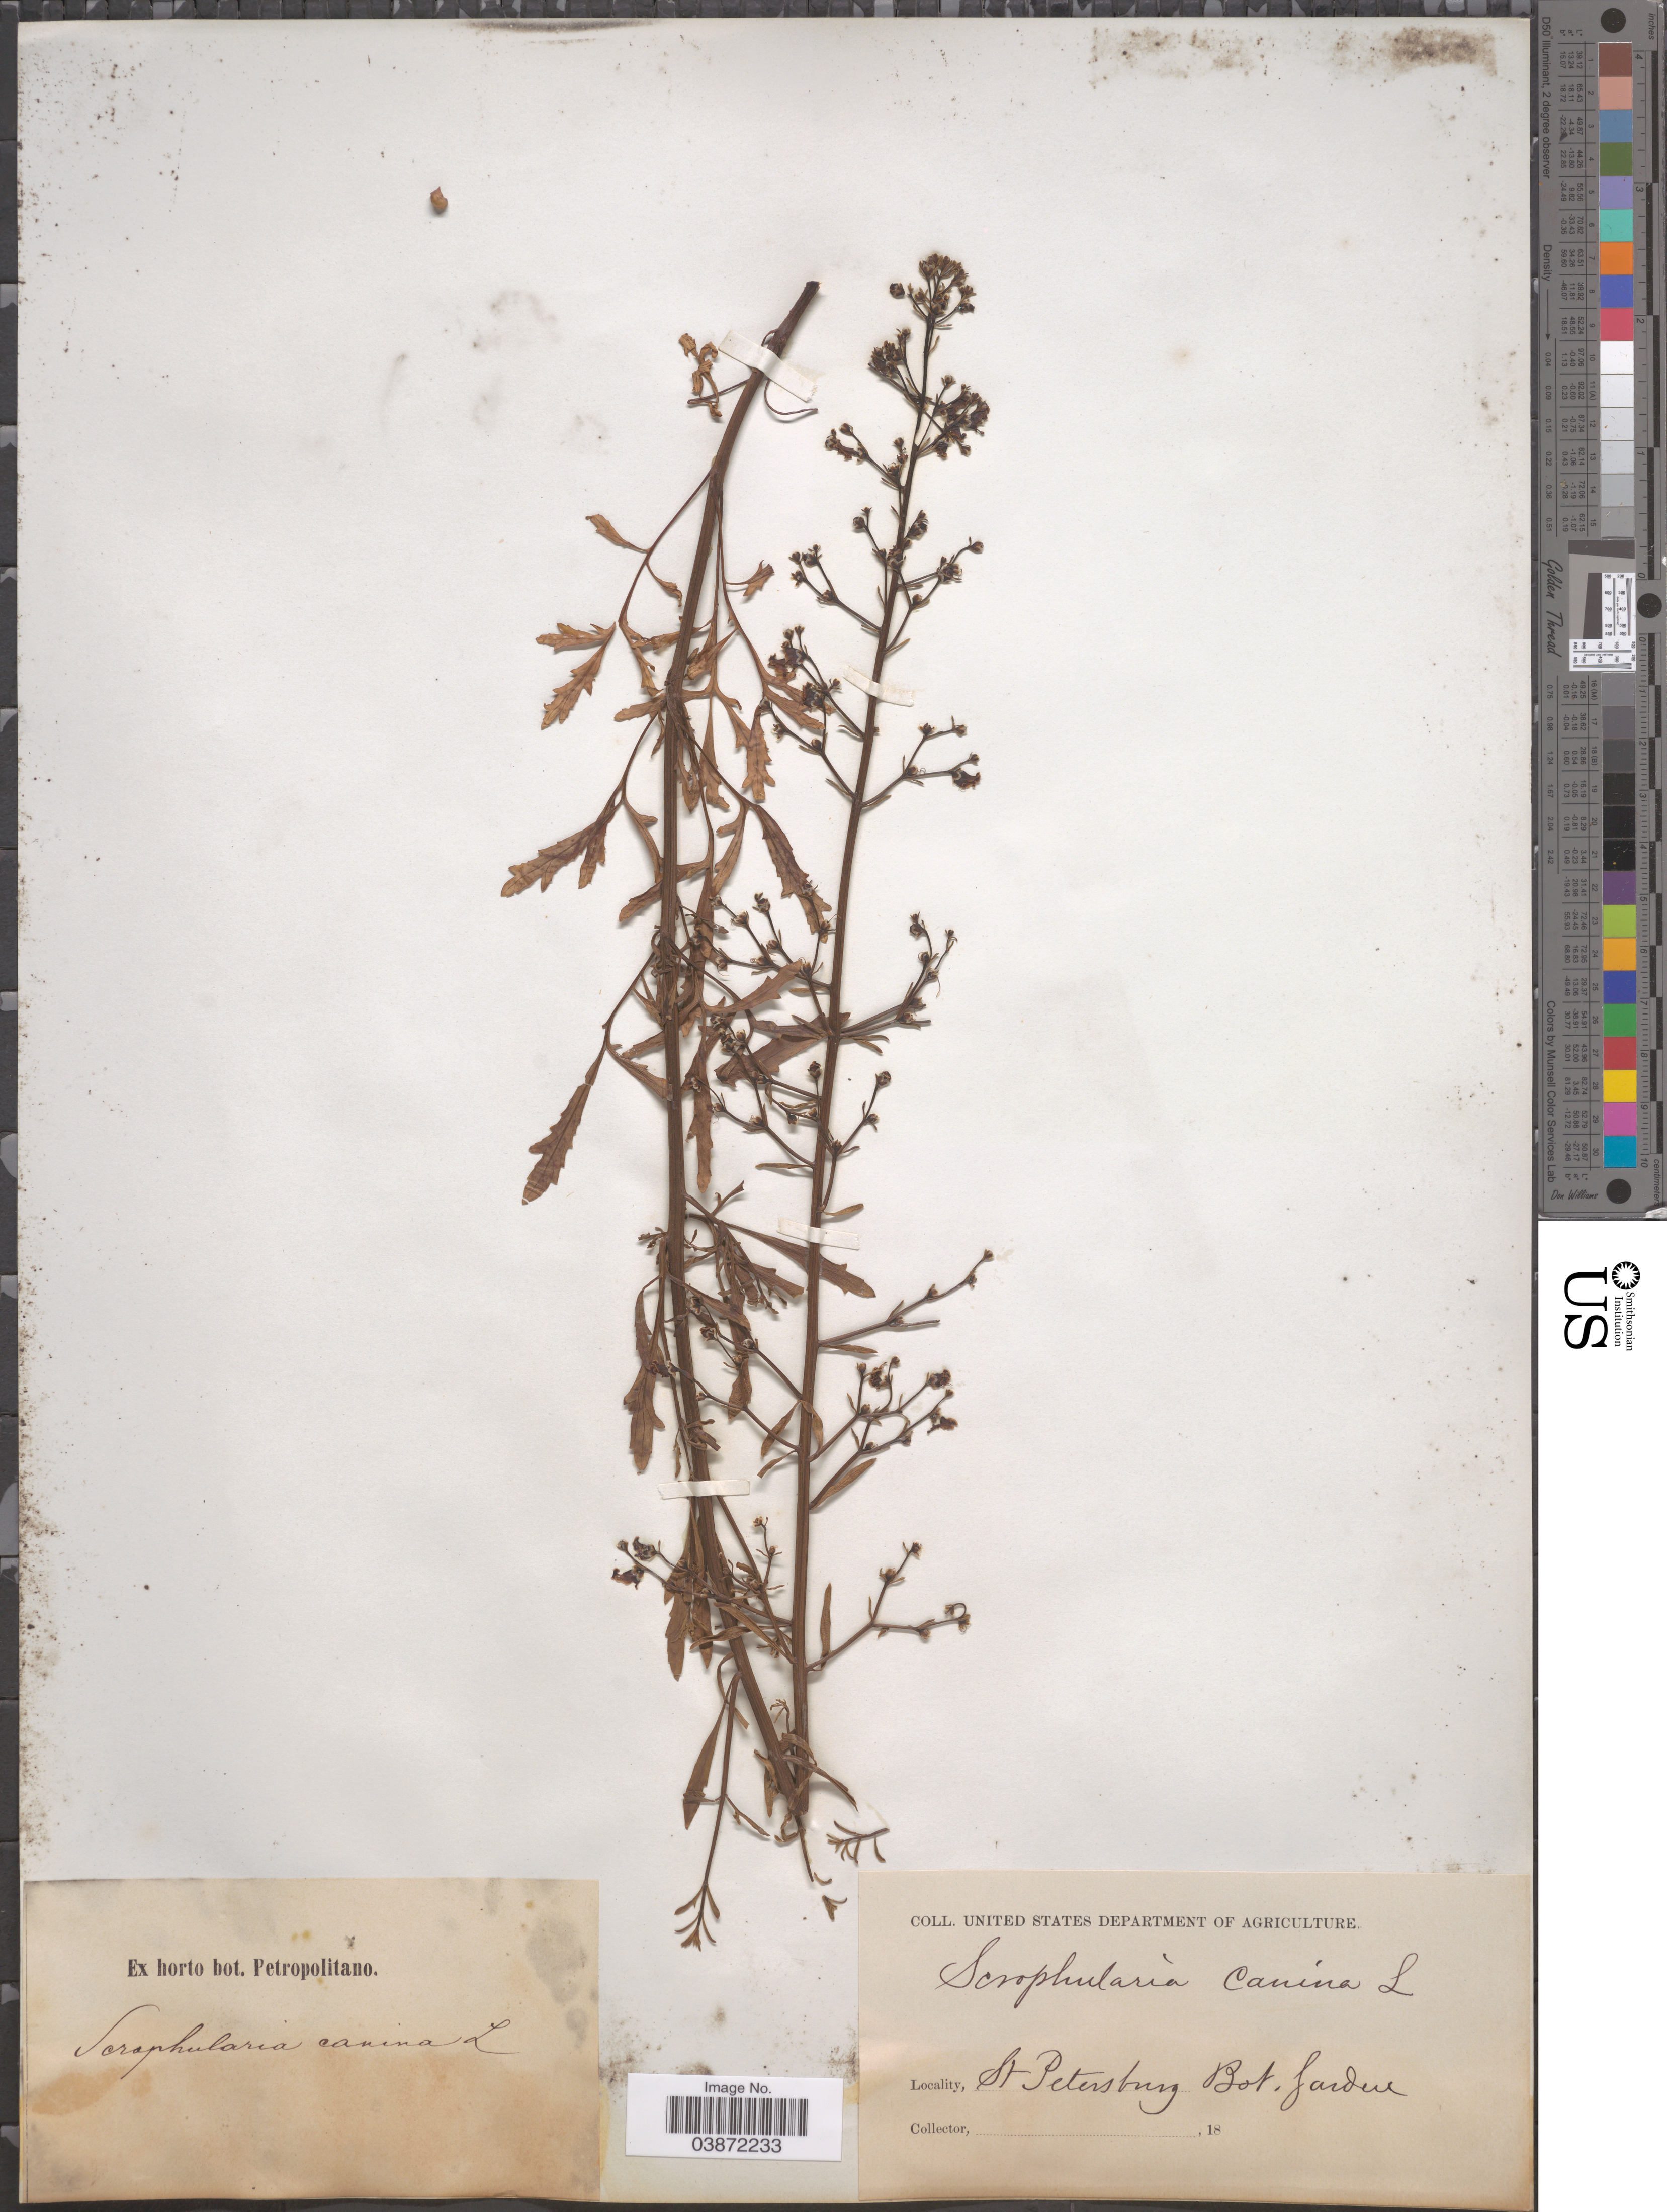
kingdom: Plantae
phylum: Tracheophyta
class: Magnoliopsida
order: Lamiales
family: Scrophulariaceae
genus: Scrophularia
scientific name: Scrophularia canina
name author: L.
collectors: ex Horto Bot. Petropolitano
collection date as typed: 18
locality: St Petersburg Bot. Garden.